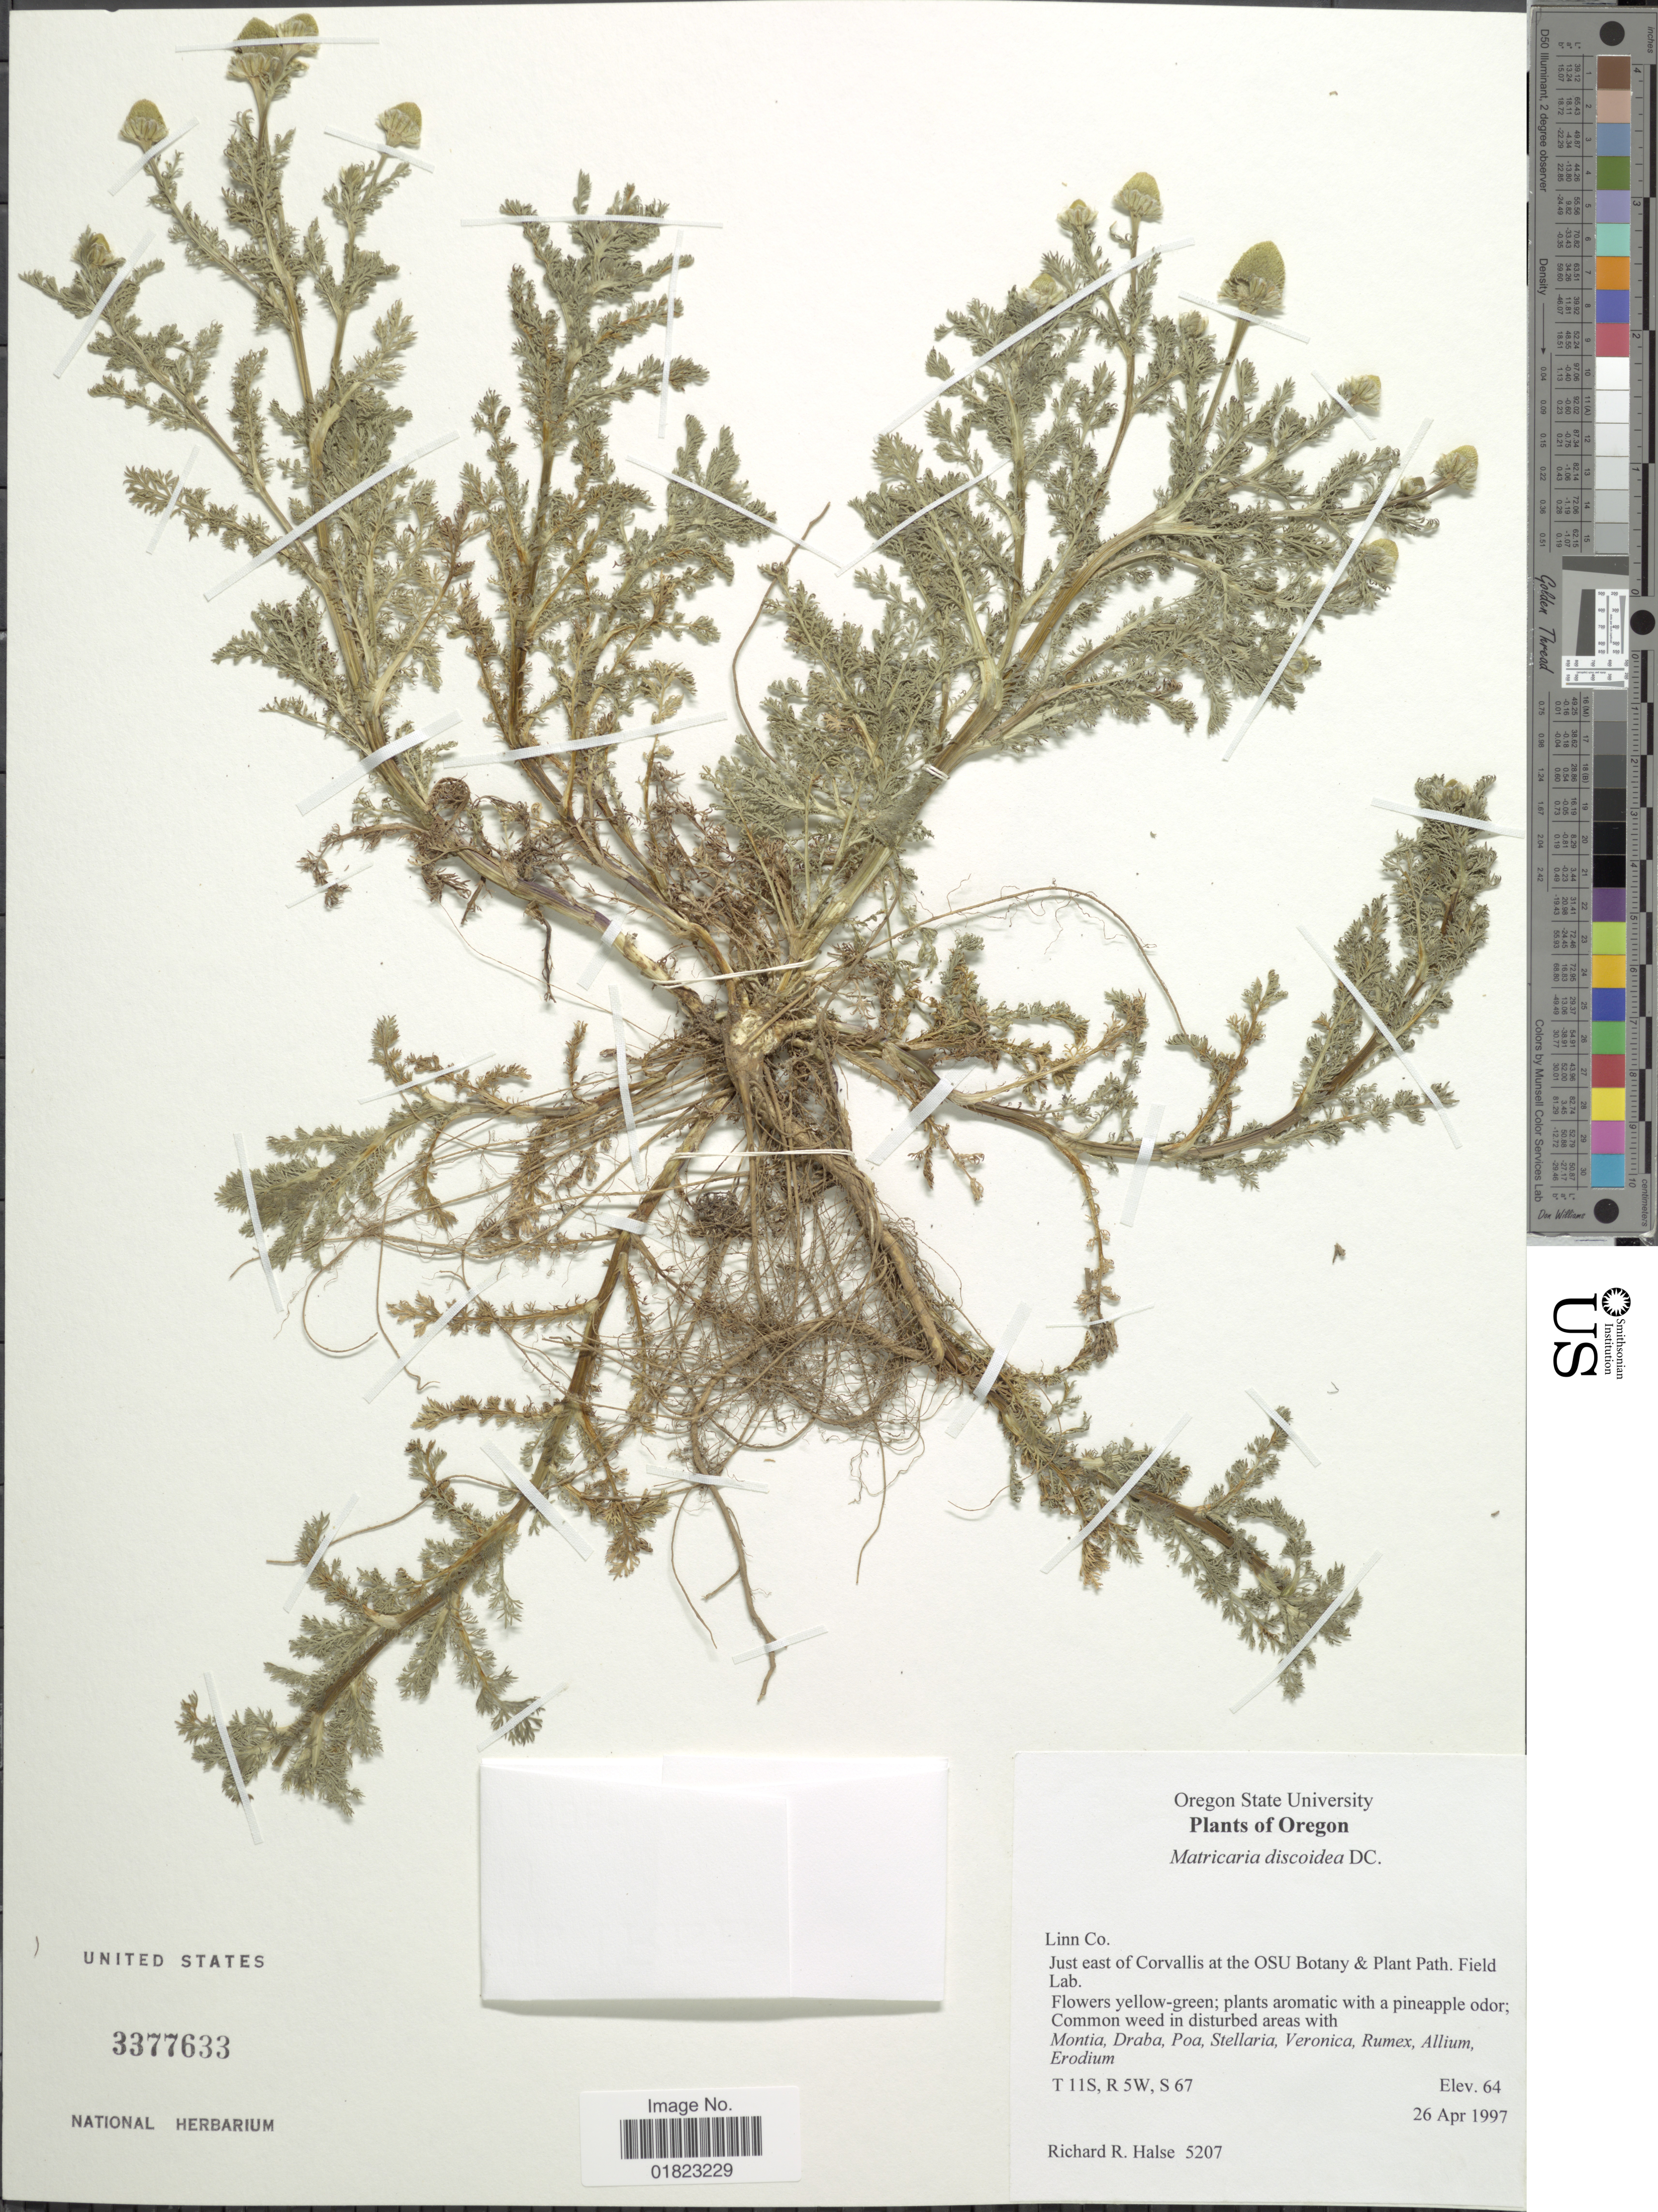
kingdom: Plantae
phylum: Tracheophyta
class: Magnoliopsida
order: Asterales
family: Asteraceae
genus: Matricaria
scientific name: Matricaria occidentalis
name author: Greene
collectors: R. Halse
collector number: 5207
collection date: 1997-04-26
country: United States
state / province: Oregon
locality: Just east of Corvallis at the OSU Botany & Plant Path. Field Lab. T11S, R 5W, S67.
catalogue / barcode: US 3377633